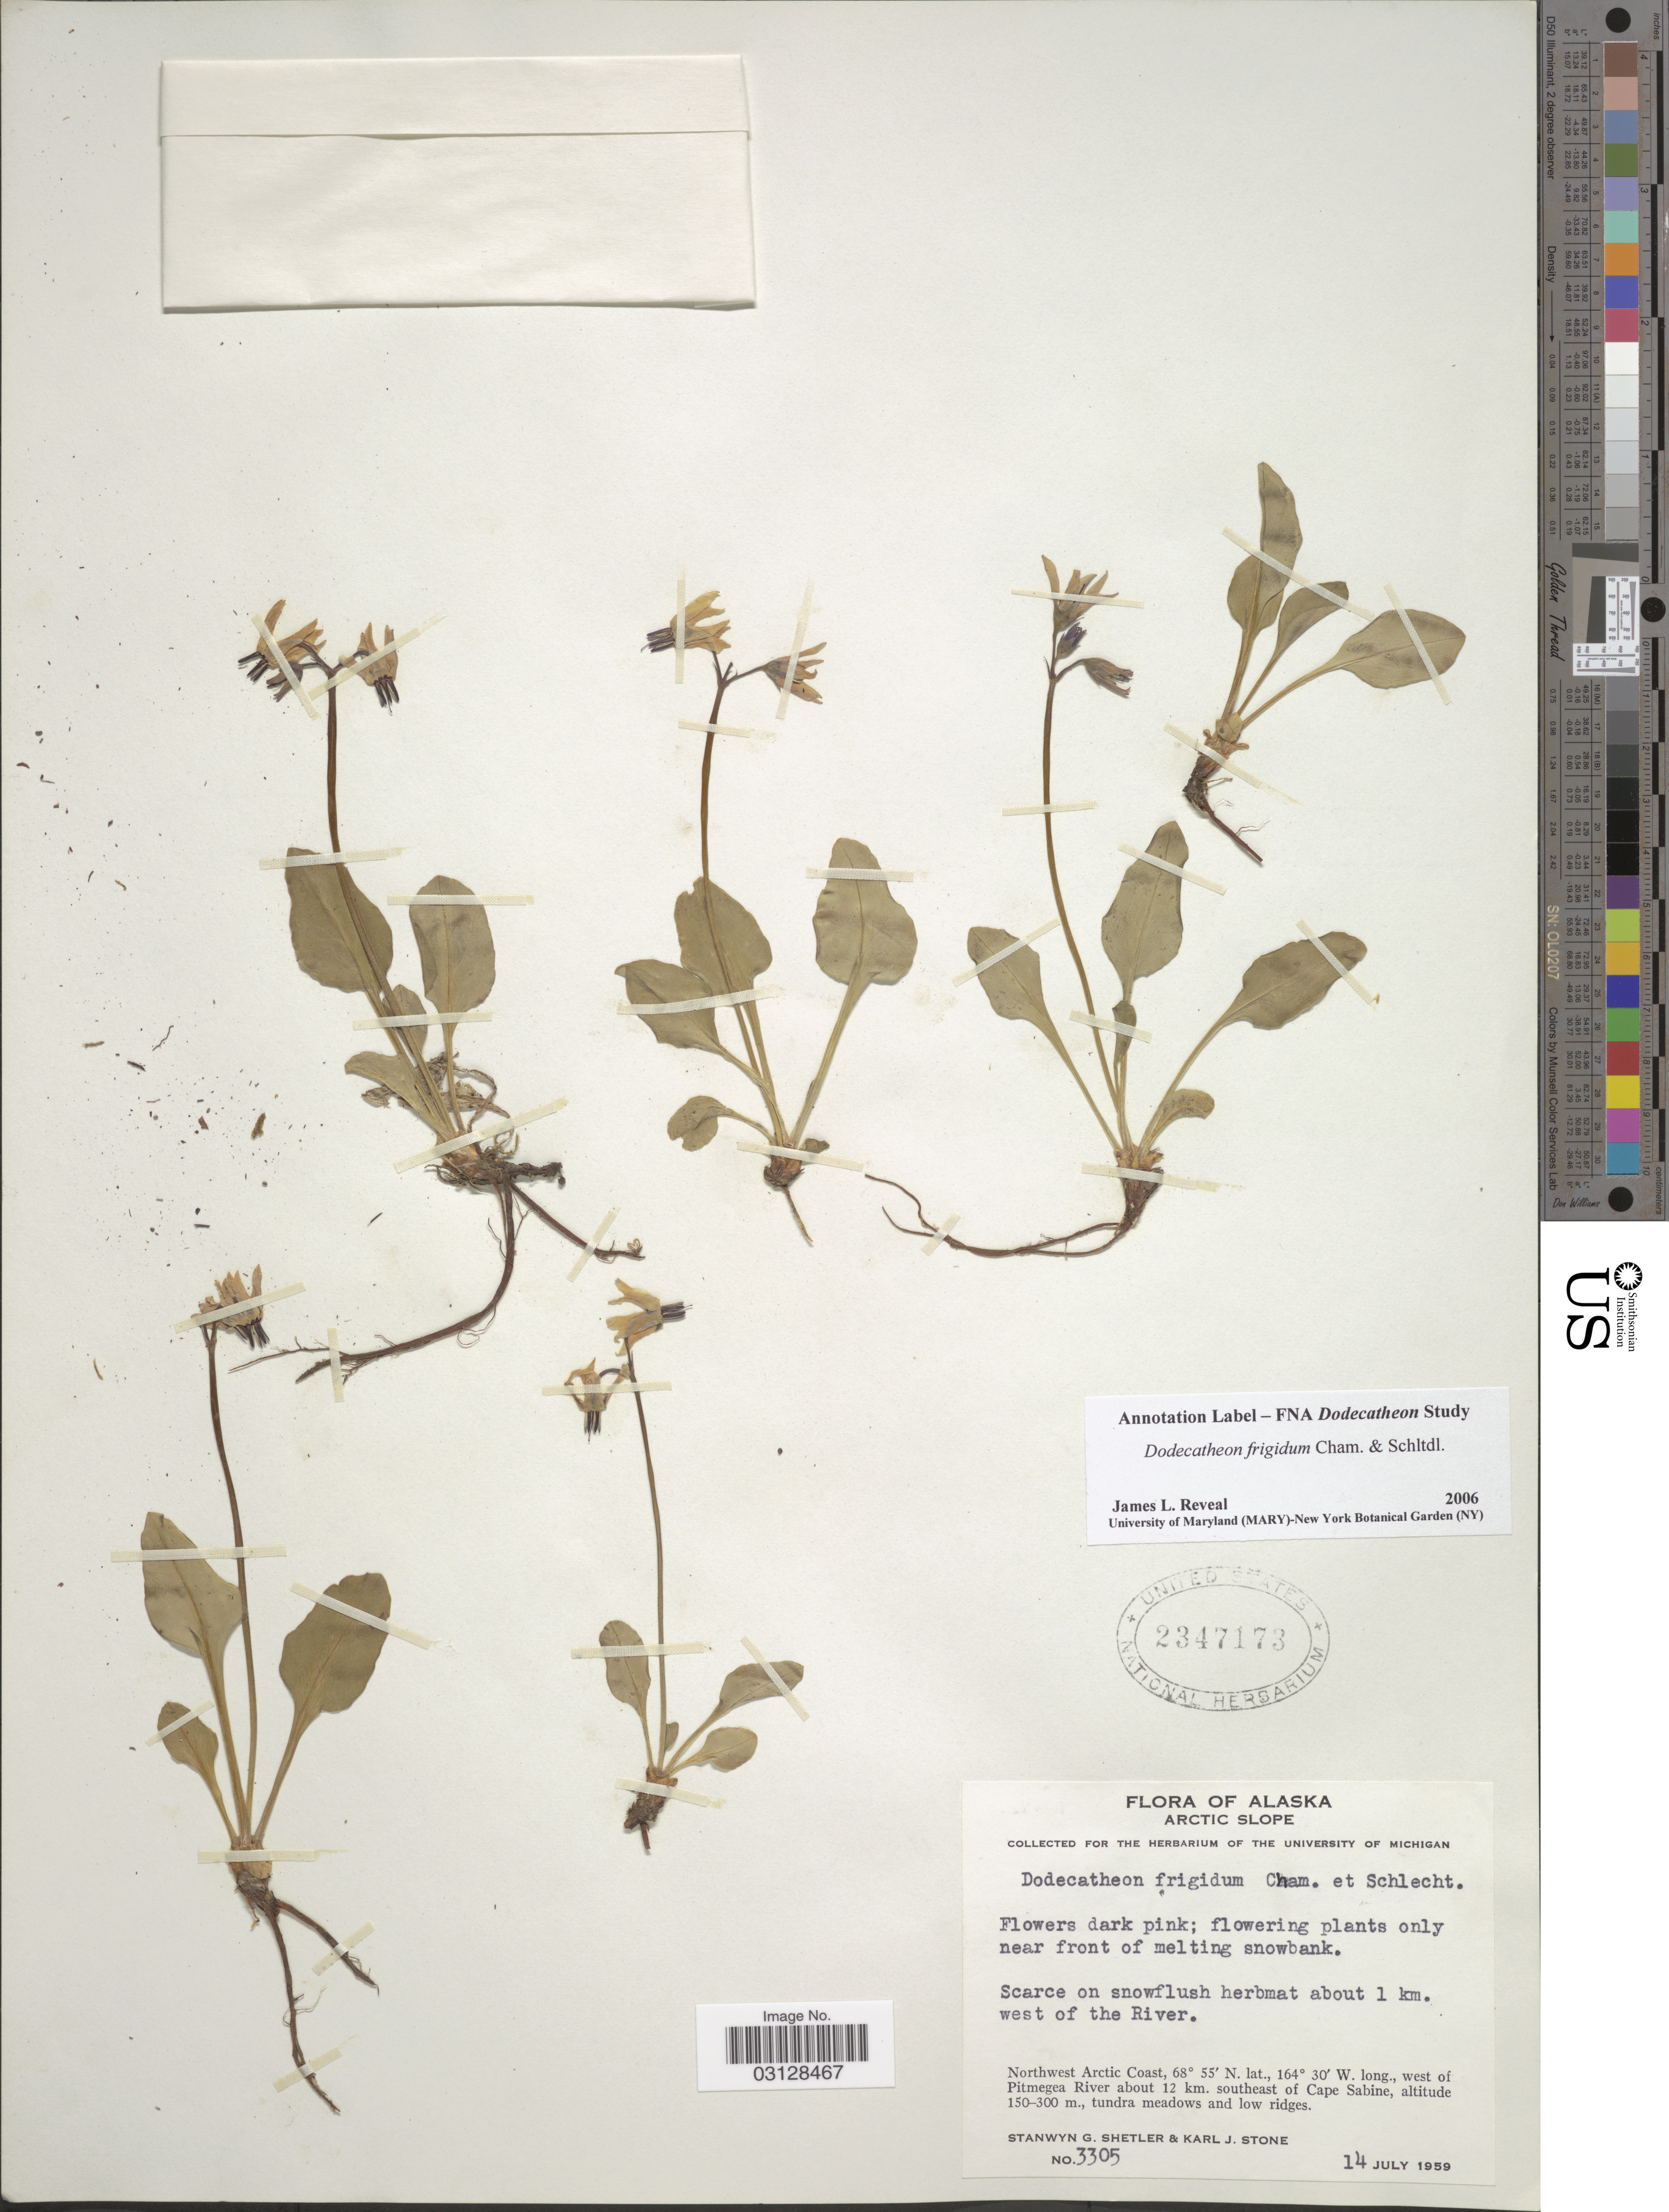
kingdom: Plantae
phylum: Tracheophyta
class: Magnoliopsida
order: Ericales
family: Primulaceae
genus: Dodecatheon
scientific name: Dodecatheon frigidum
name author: Cham. & Schltdl.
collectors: S. Shetler & K. J. Stone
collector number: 3305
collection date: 1959-07-14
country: United States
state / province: Alaska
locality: Arctic Slope. Scare on snowflush herbmat about 1 km. west of the River. Northwest Arctic Coast, west of Pitmega River about 12 km. southeast of Cape Sabine.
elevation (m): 150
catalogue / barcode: US 2347173